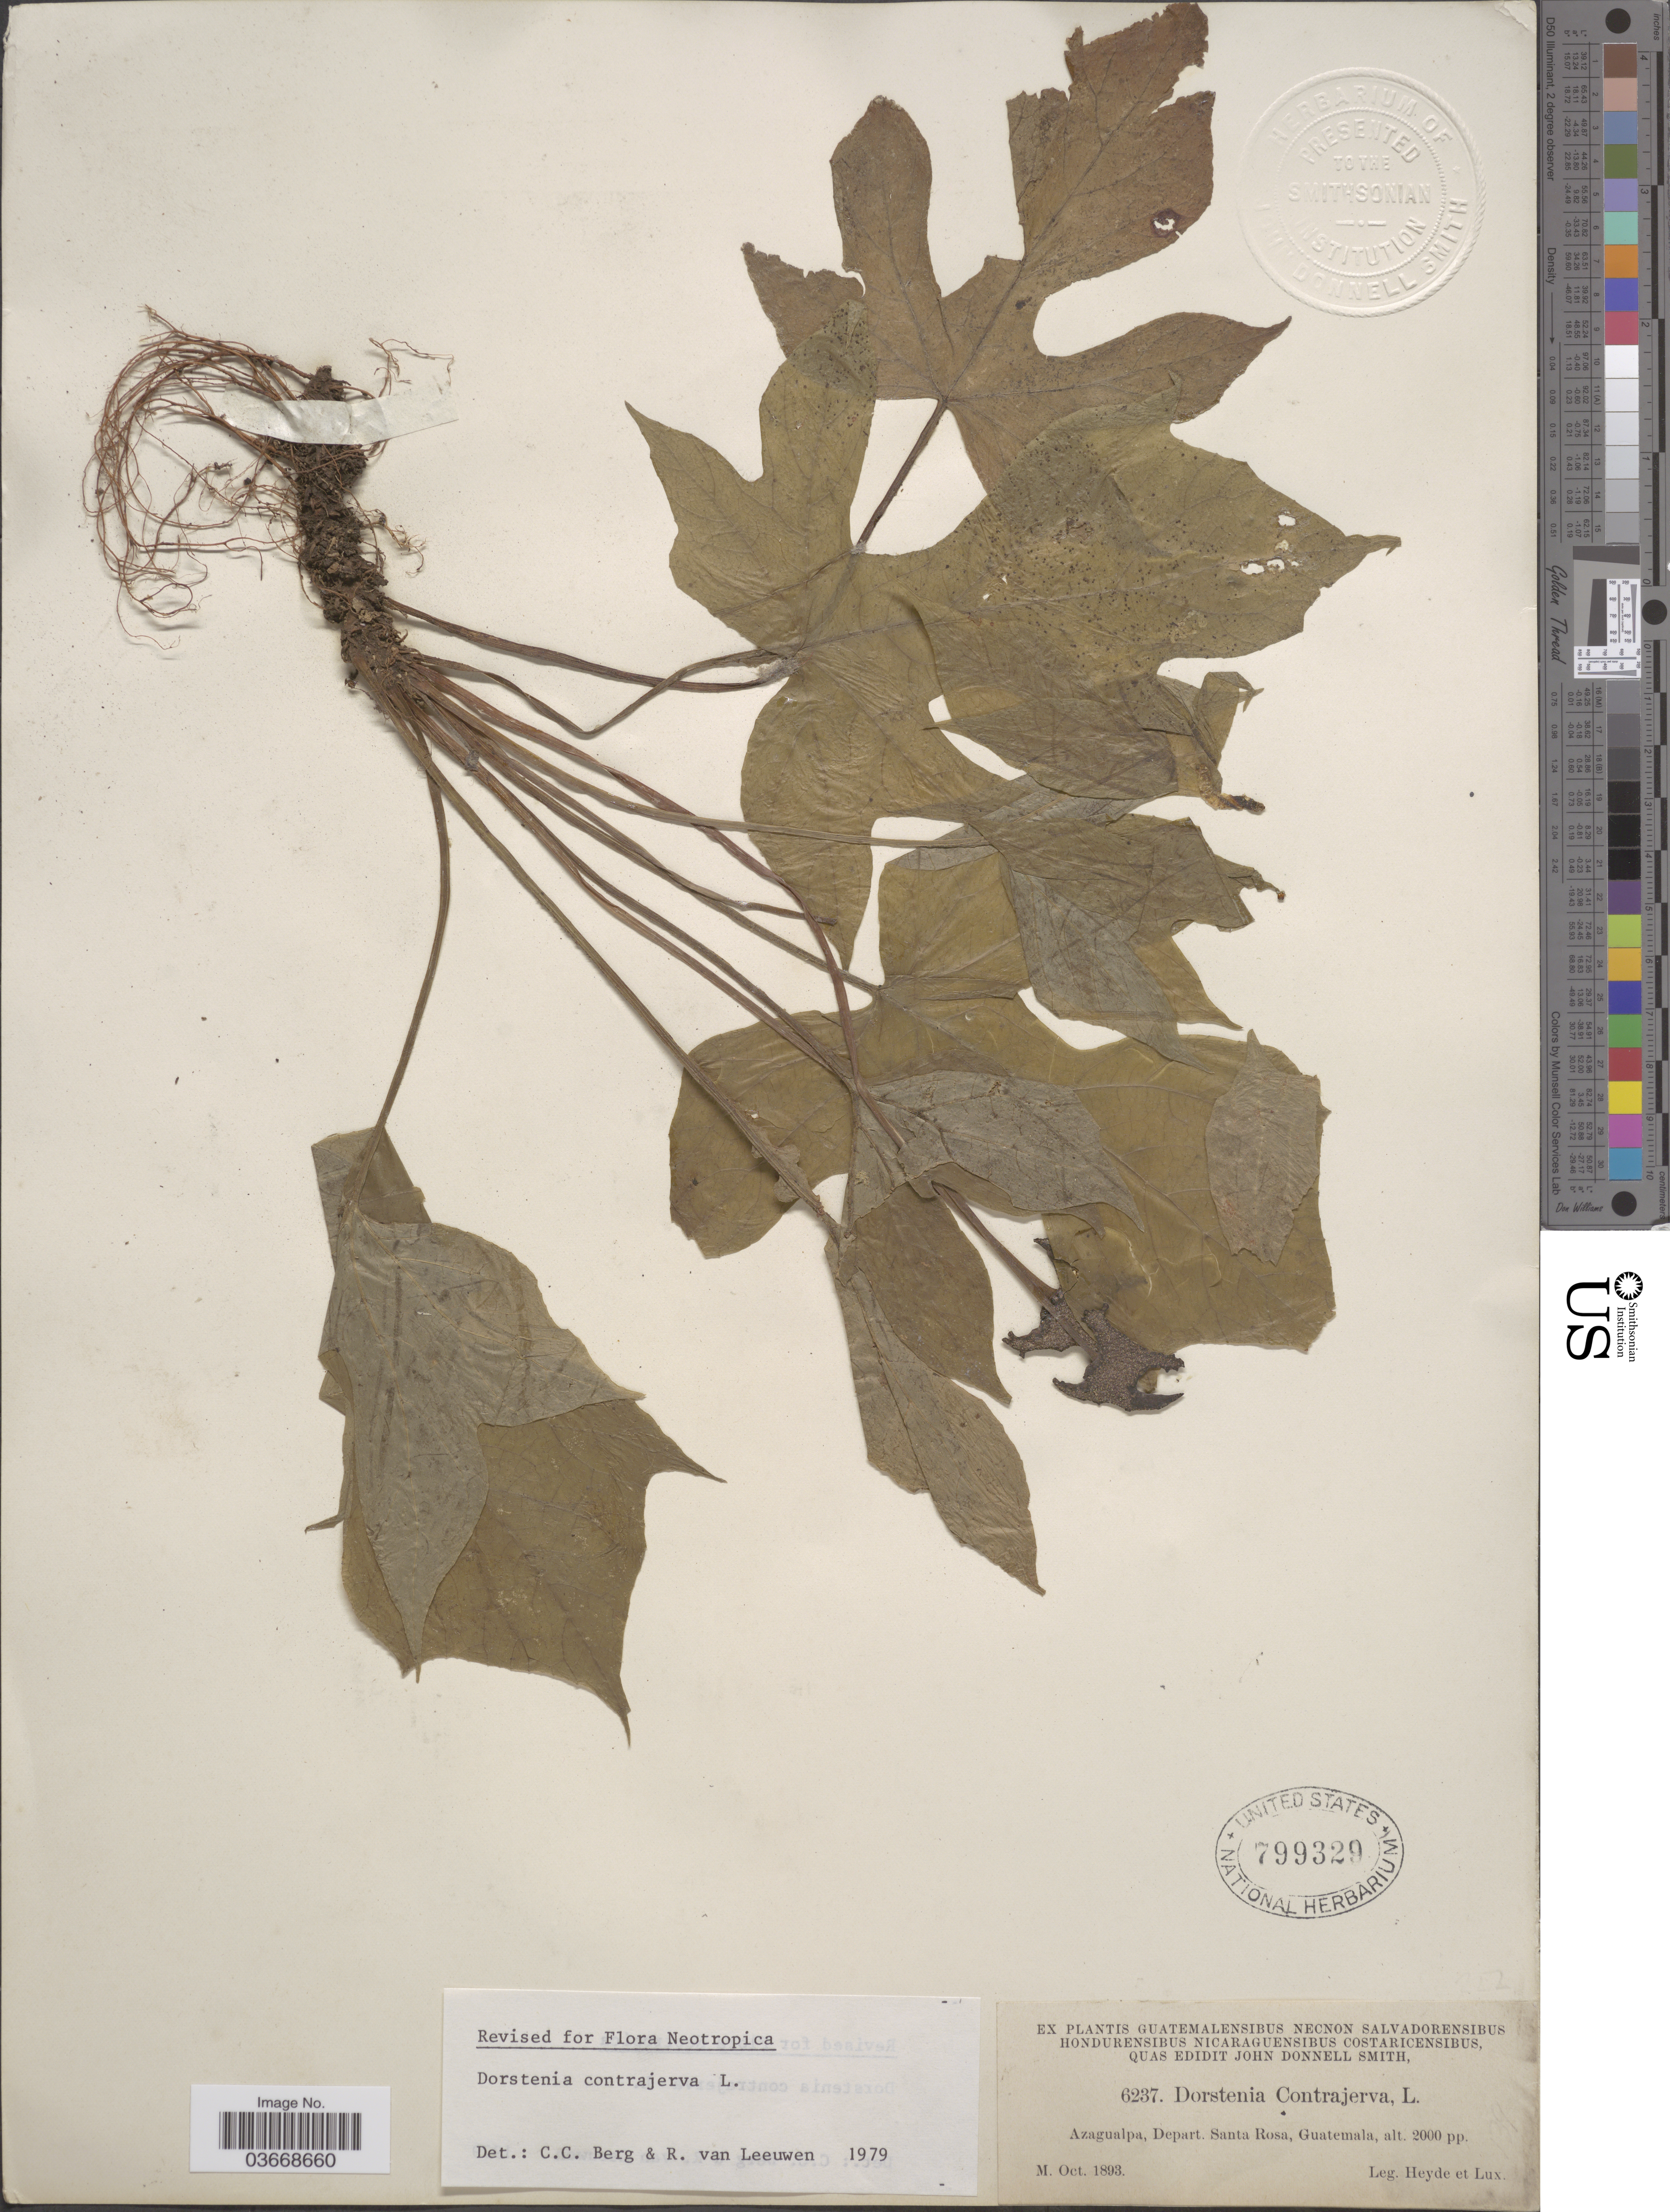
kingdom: Plantae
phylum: Tracheophyta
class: Magnoliopsida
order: Rosales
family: Moraceae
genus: Dorstenia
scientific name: Dorstenia contrajerva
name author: L.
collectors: Heyde & Lux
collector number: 6237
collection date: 1893-10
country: Guatemala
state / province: Santa Rosa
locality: Azagualpa, Depart. Santa Rosa.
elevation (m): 610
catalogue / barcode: US 799329